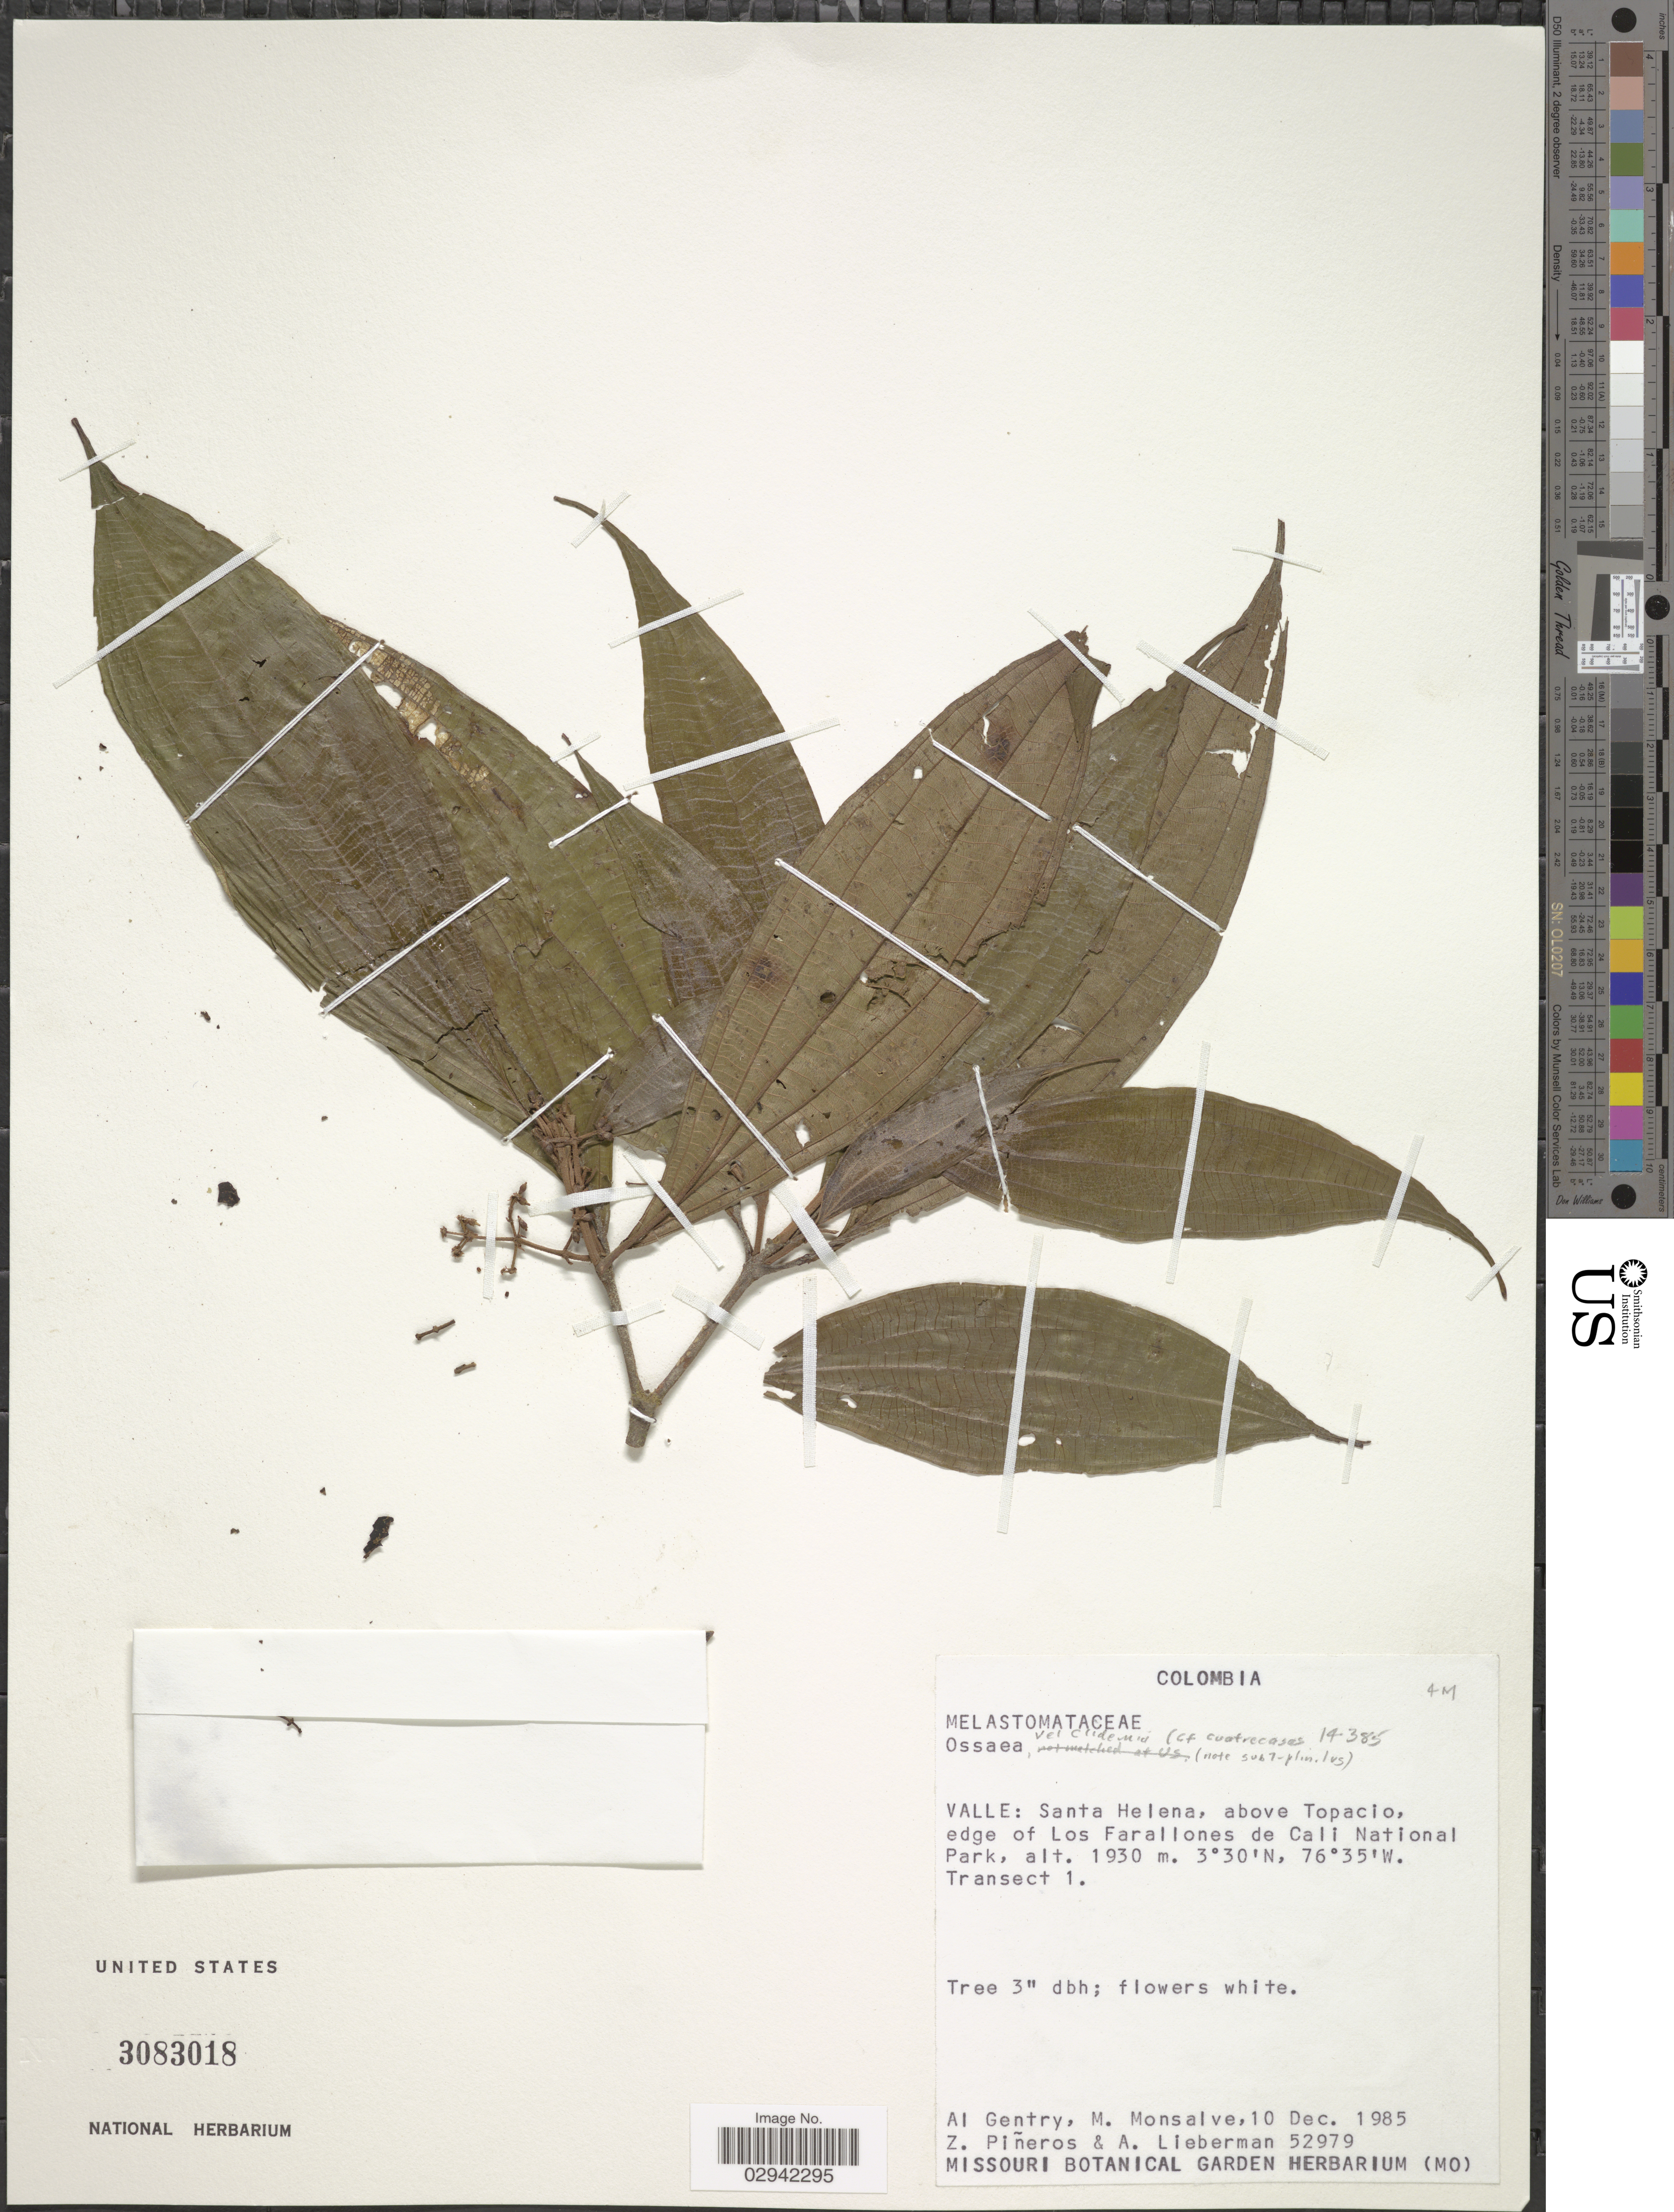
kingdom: Plantae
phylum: Tracheophyta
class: Magnoliopsida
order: Myrtales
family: Melastomataceae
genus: Miconia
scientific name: Miconia prasinifolia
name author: Gleason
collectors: A. H. Gentry, M. Monsalve, Z. Piñeros & A. Lieberman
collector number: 52979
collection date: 1985-12-10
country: Colombia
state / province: Valle del Cauca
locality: Valle: Santa Helena, above Topacio, edge of Los Farallones de Cali National Park, Transect 1.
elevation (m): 1930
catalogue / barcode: US 3083018